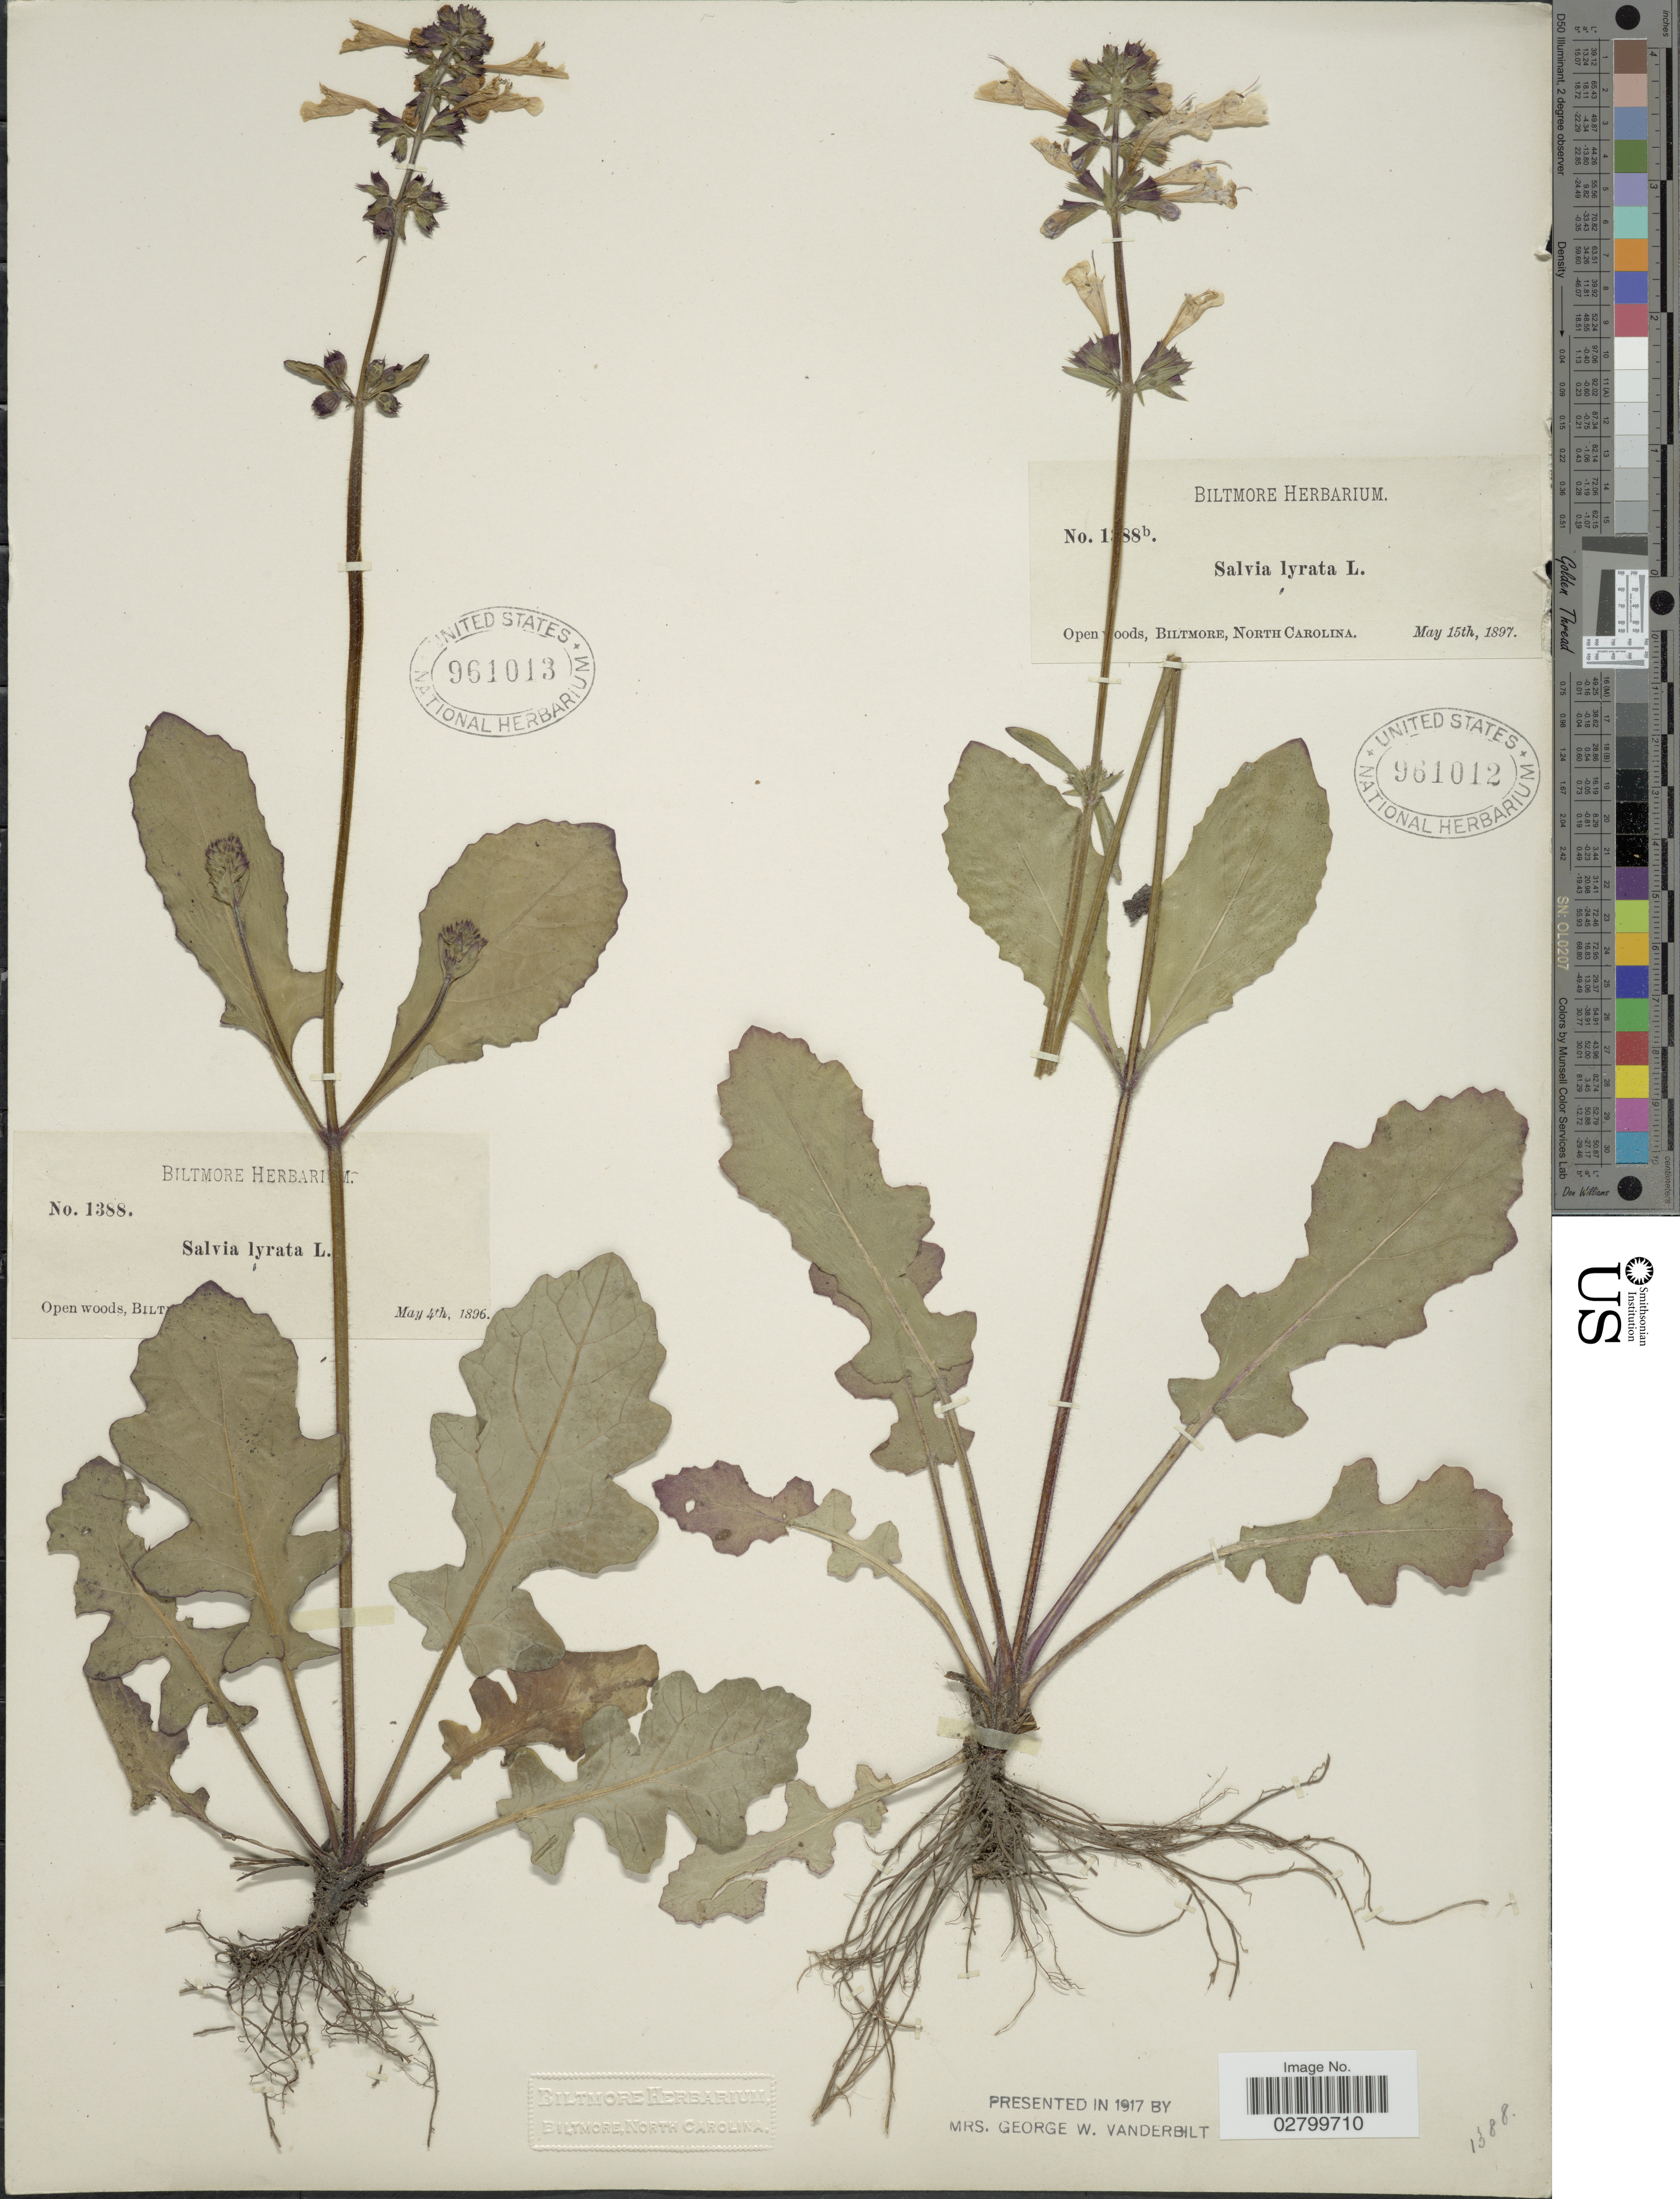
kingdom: Plantae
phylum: Tracheophyta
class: Magnoliopsida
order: Lamiales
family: Lamiaceae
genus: Salvia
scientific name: Salvia lyrata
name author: L.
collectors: ex herb. Biltmore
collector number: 1388b*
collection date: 1897-05-15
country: United States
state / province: North Carolina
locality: Open woods, Biltmore, North Carolina.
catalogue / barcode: US 961012